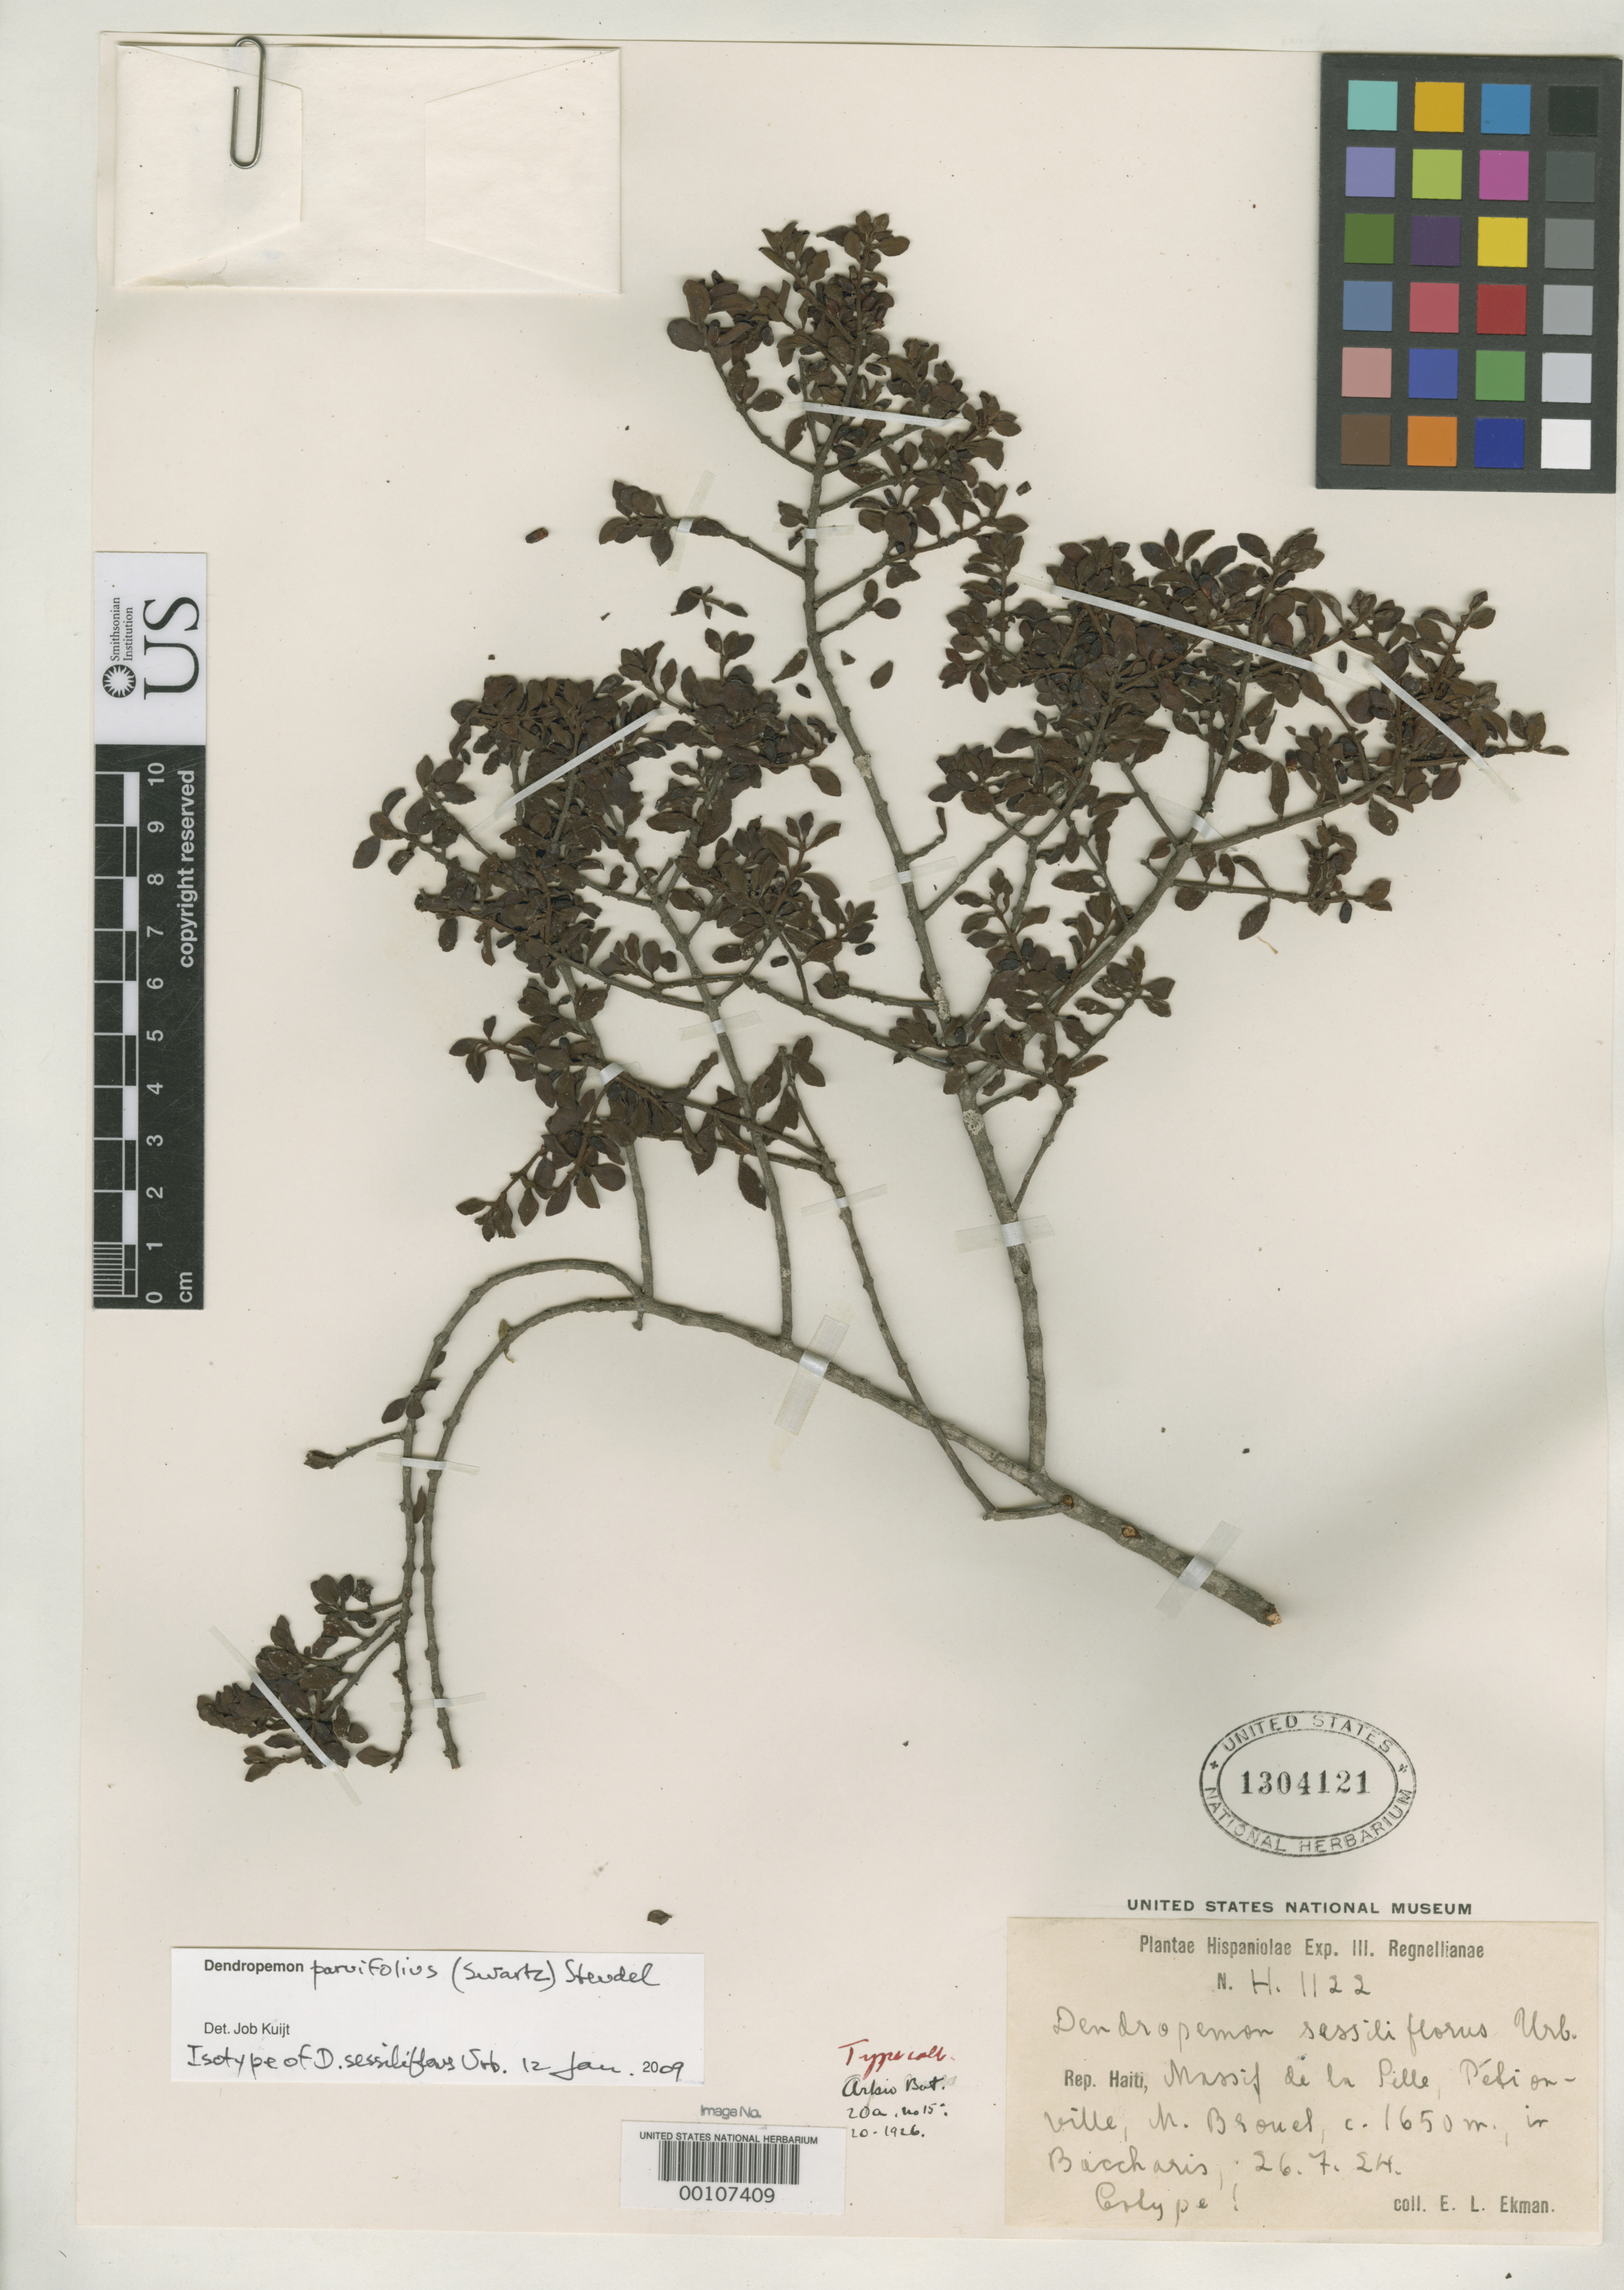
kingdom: Plantae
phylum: Tracheophyta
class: Magnoliopsida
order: Santalales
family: Loranthaceae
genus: Dendropemon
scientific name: Dendropemon sessiflorus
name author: Urb.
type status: Isotype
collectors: E. L. Ekman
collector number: H 1122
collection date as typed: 26 Jul 1924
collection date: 1924-07-26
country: Haiti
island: Hispaniola Island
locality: Massif de La Selle, Petionville, Mornebrouet.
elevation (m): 1650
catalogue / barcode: US 1304121